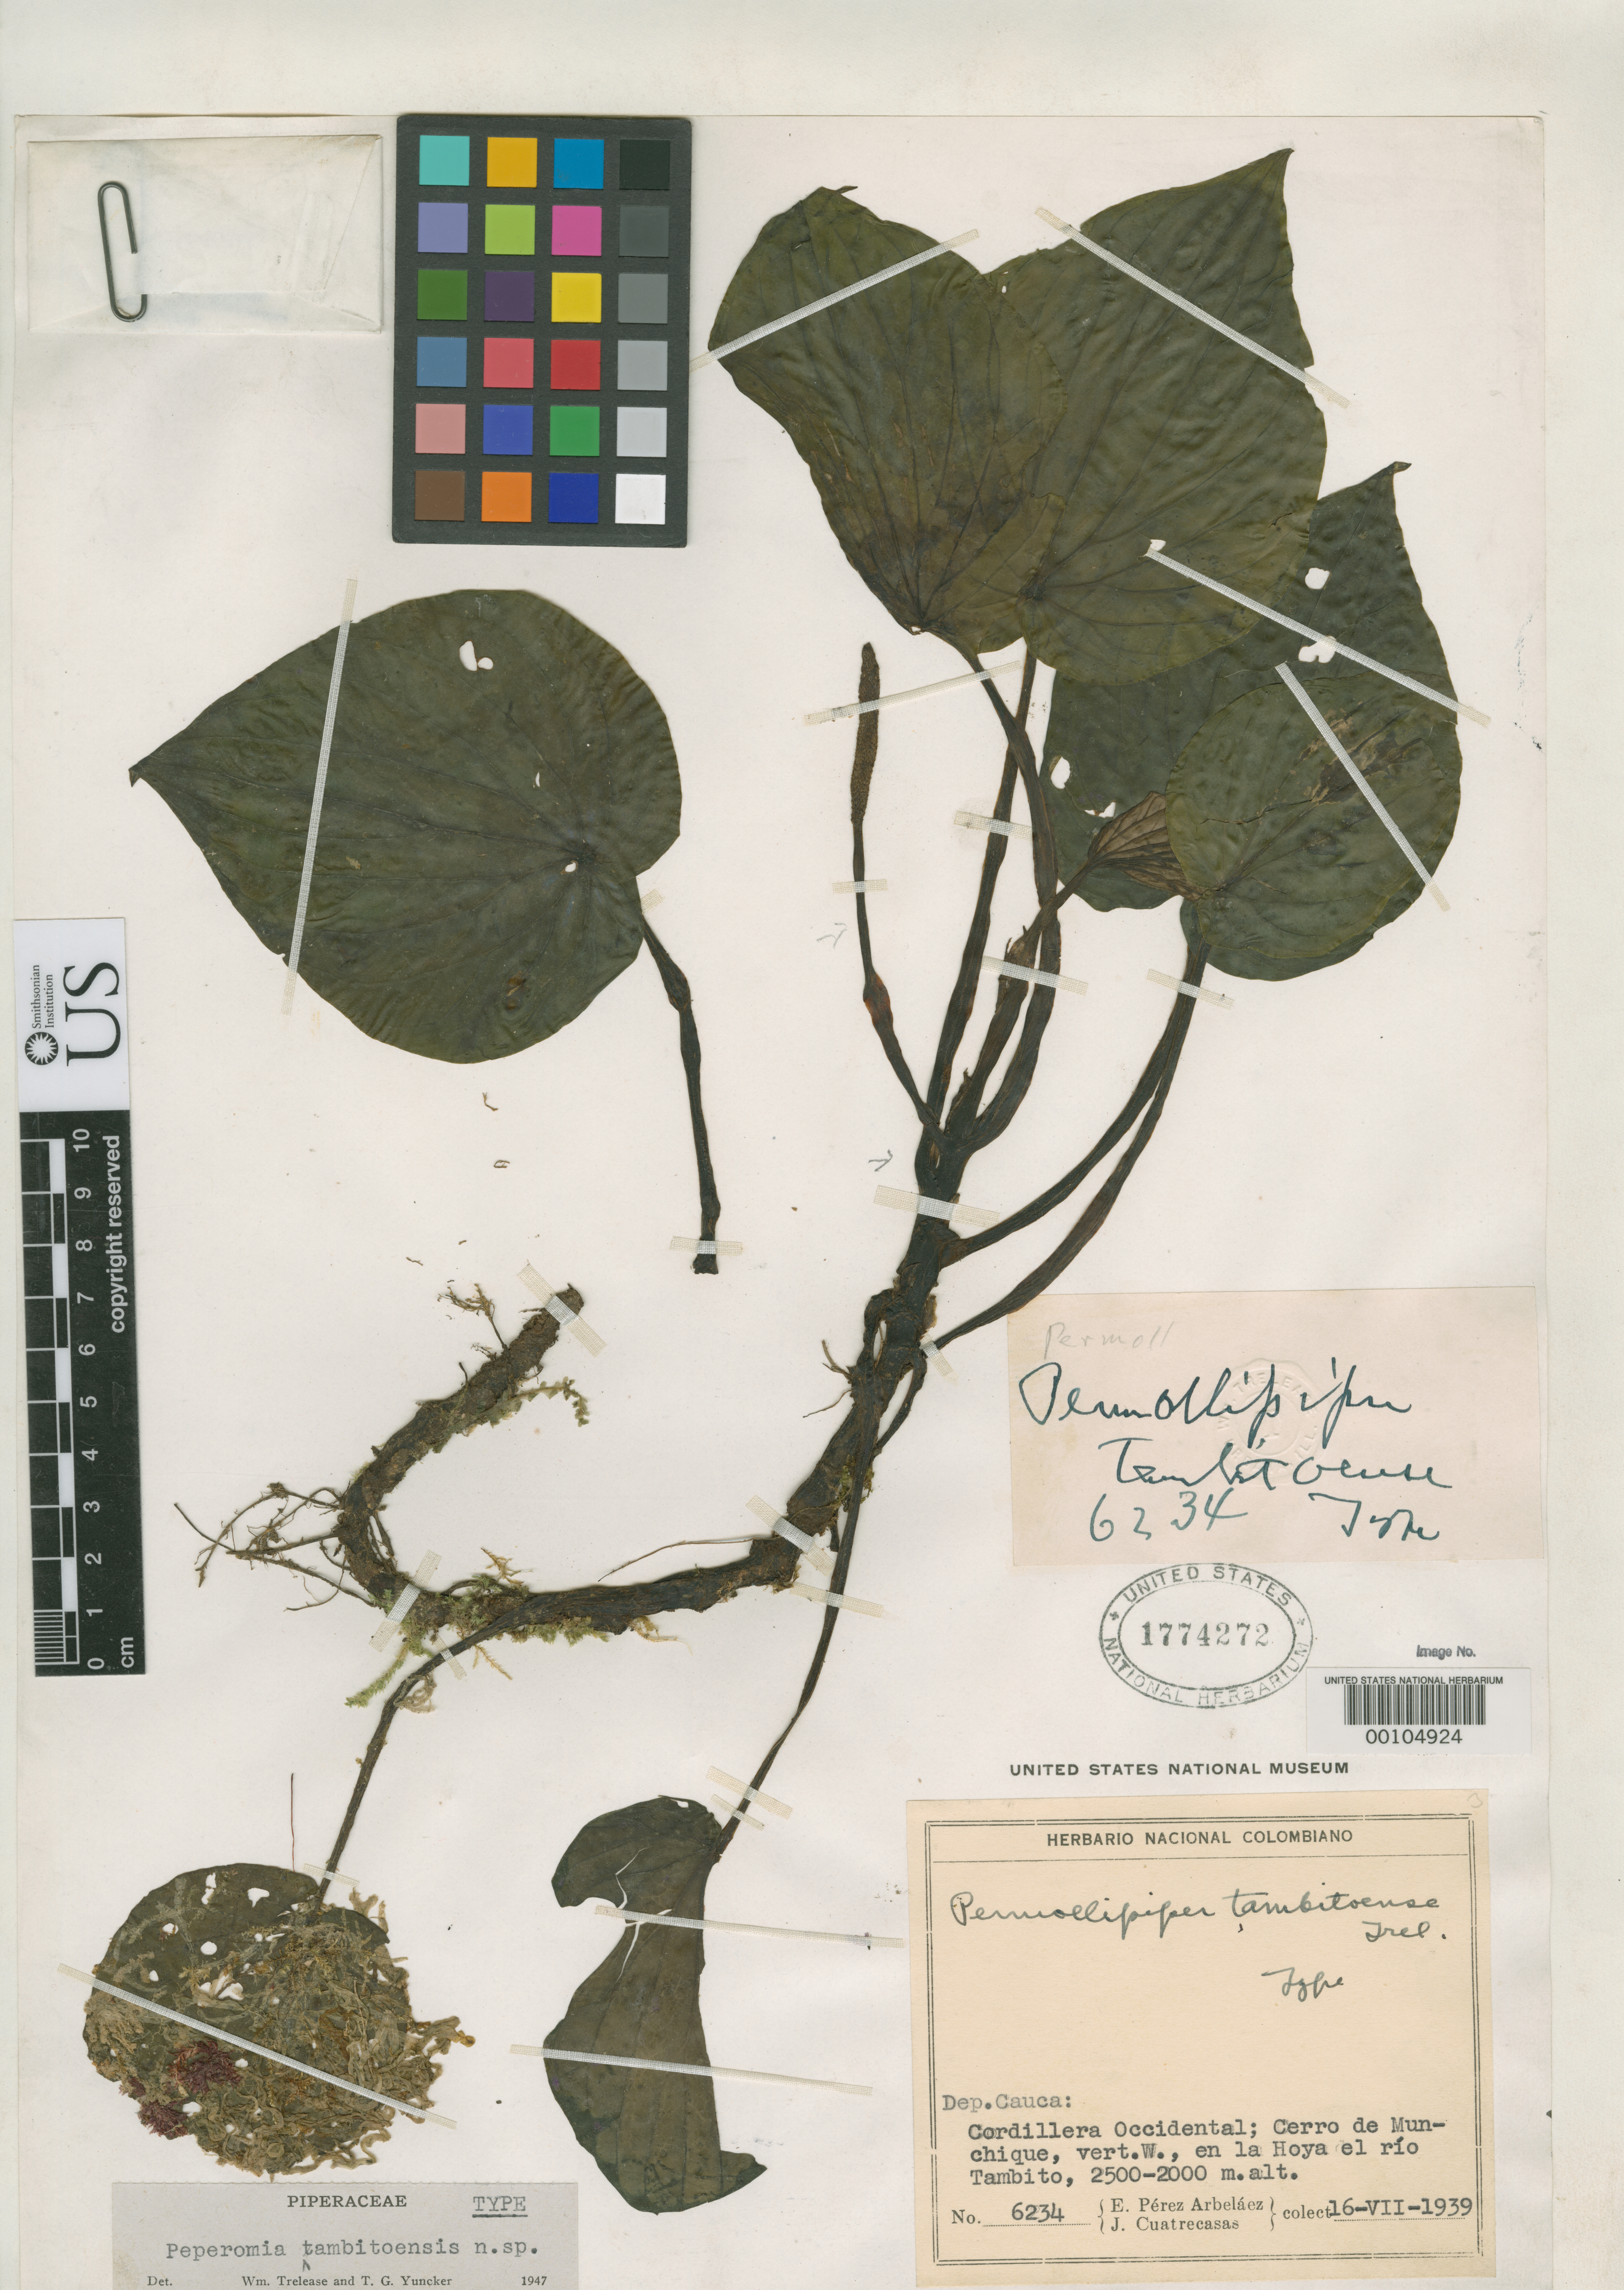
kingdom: Plantae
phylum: Tracheophyta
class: Magnoliopsida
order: Piperales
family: Piperaceae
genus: Peperomia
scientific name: Peperomia tambitoensis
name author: Trel. & Yunck.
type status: Holotype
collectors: E. Pérez Arbeláez & J. Cuatrecasas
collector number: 6234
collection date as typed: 16 Jul 1939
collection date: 1939-07-16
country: Colombia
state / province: Cauca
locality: Cerro de Munchique, Rio Tambito Valley.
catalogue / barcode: US 1774272